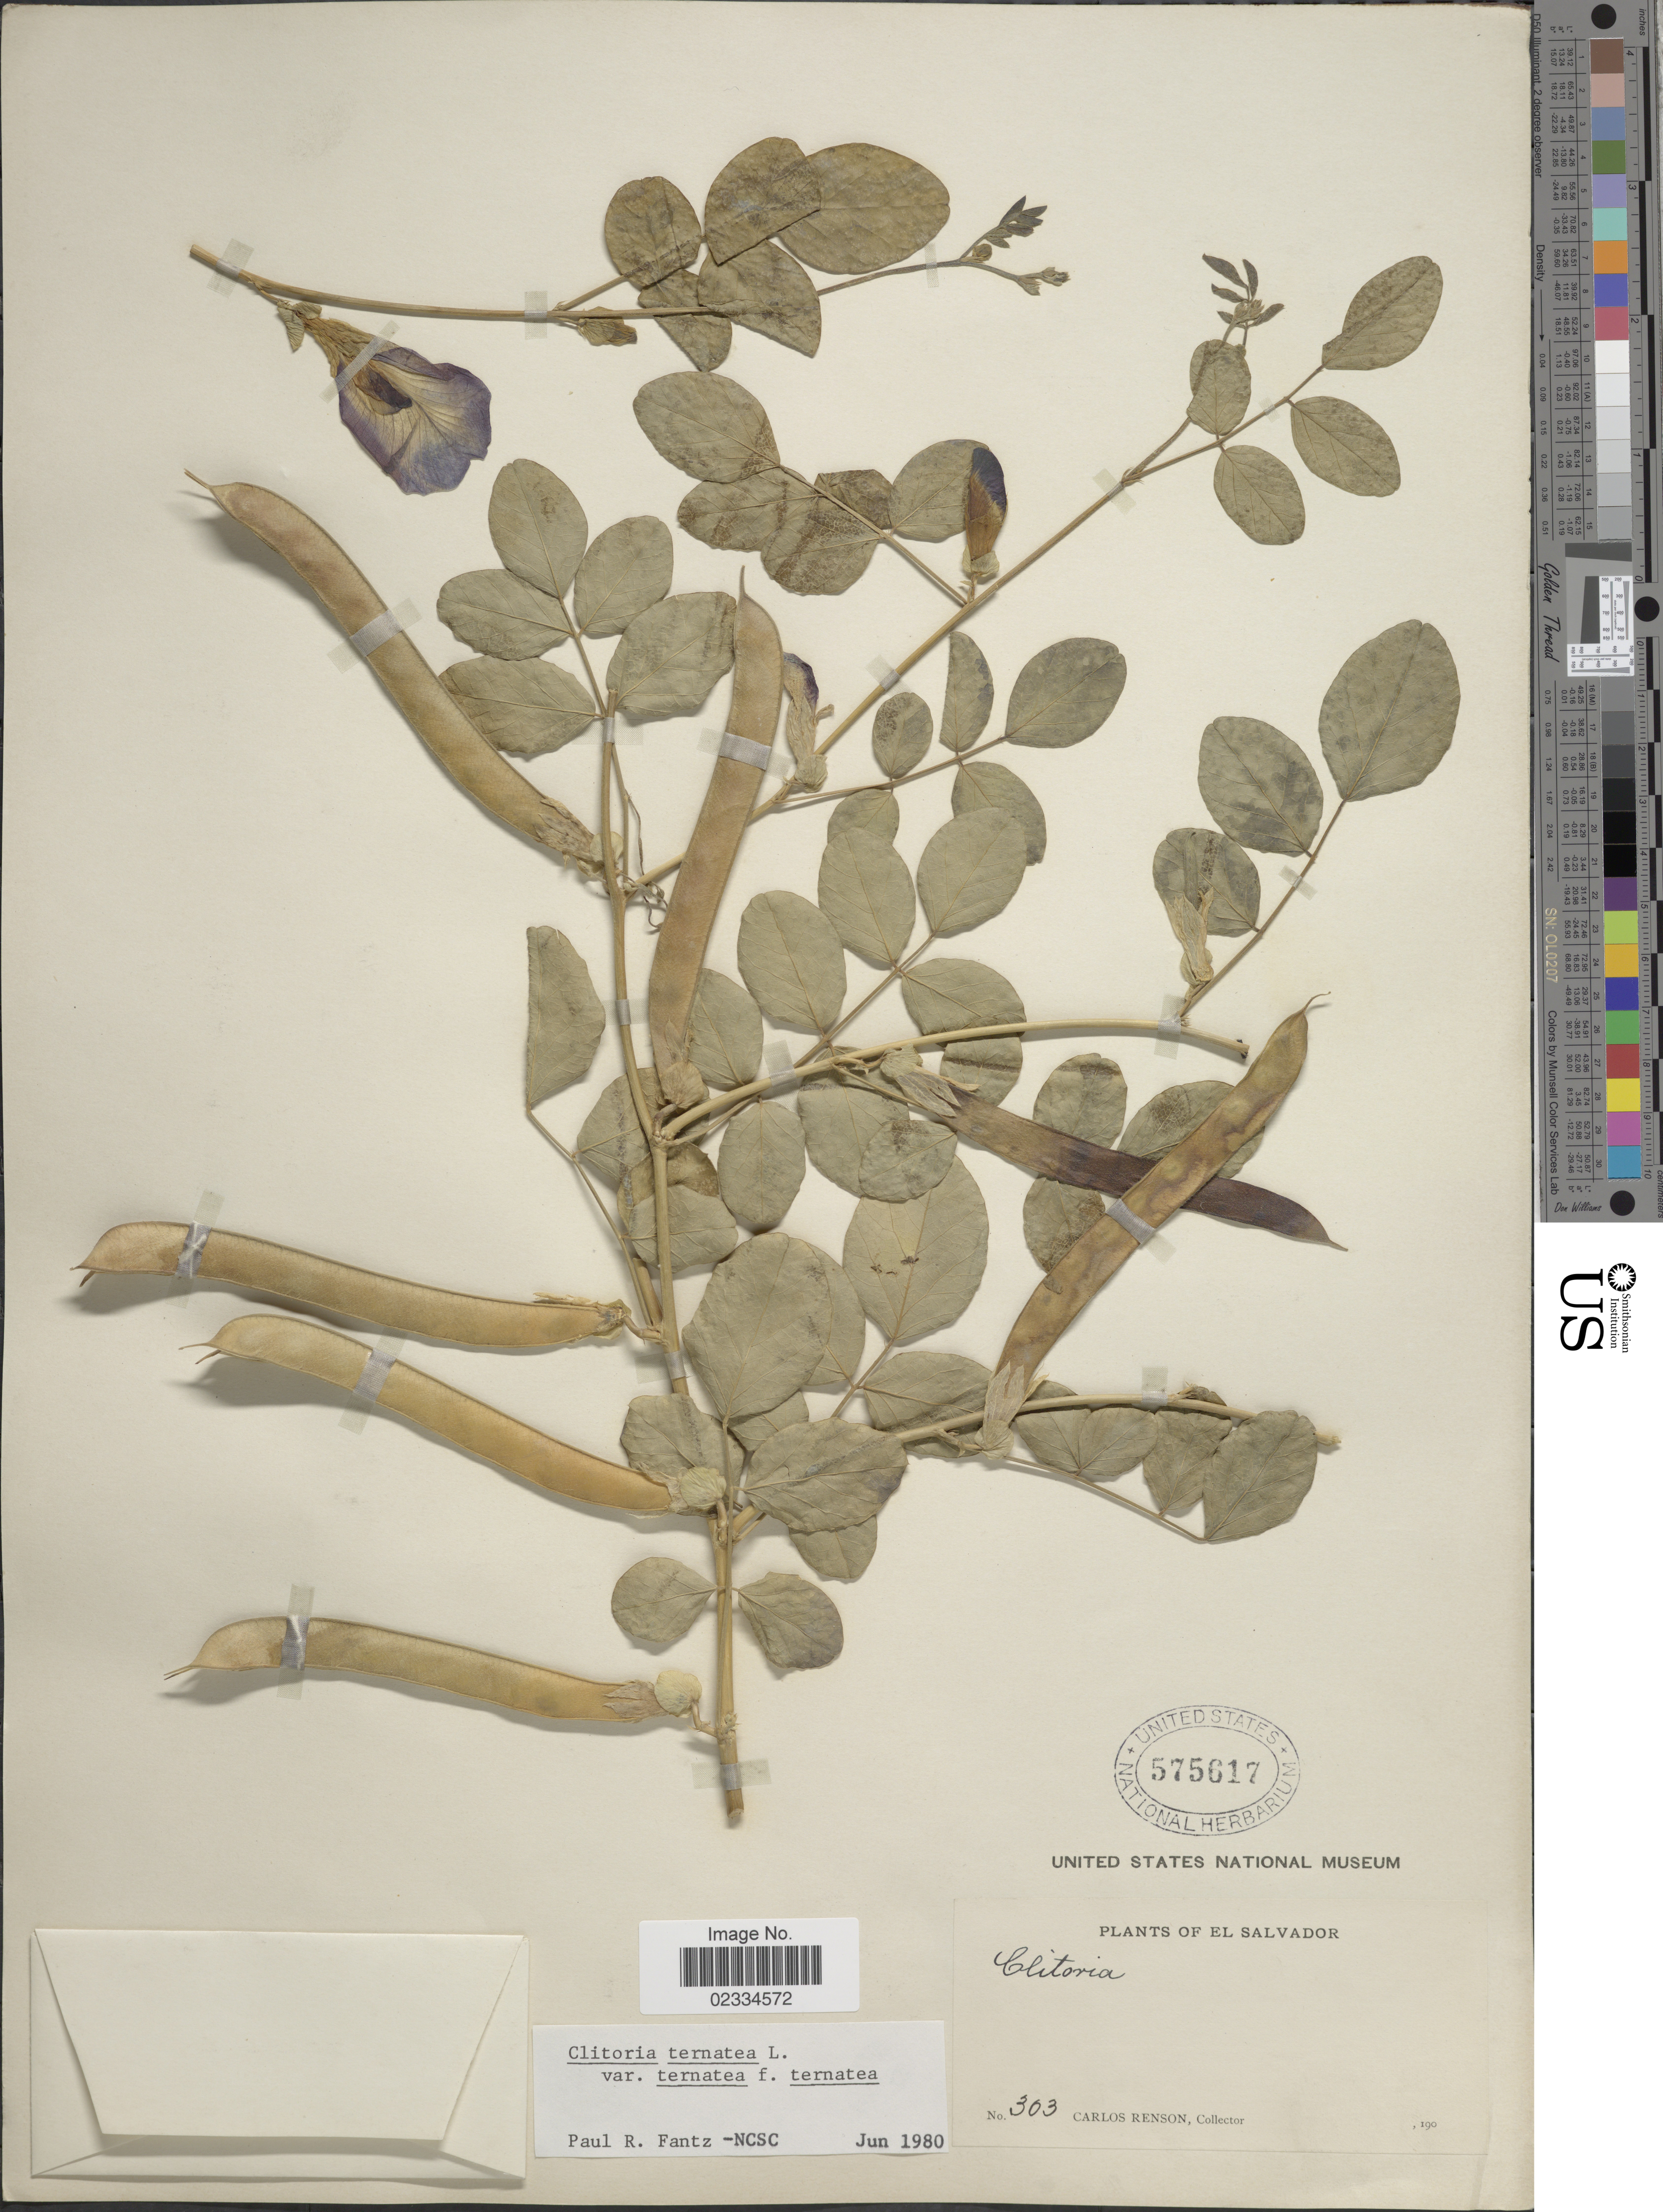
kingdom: Plantae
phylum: Tracheophyta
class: Magnoliopsida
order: Fabales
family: Fabaceae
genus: Clitoria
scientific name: Clitoria ternatea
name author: L.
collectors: C. Renson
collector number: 303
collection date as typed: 190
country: El Salvador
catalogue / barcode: US 575617